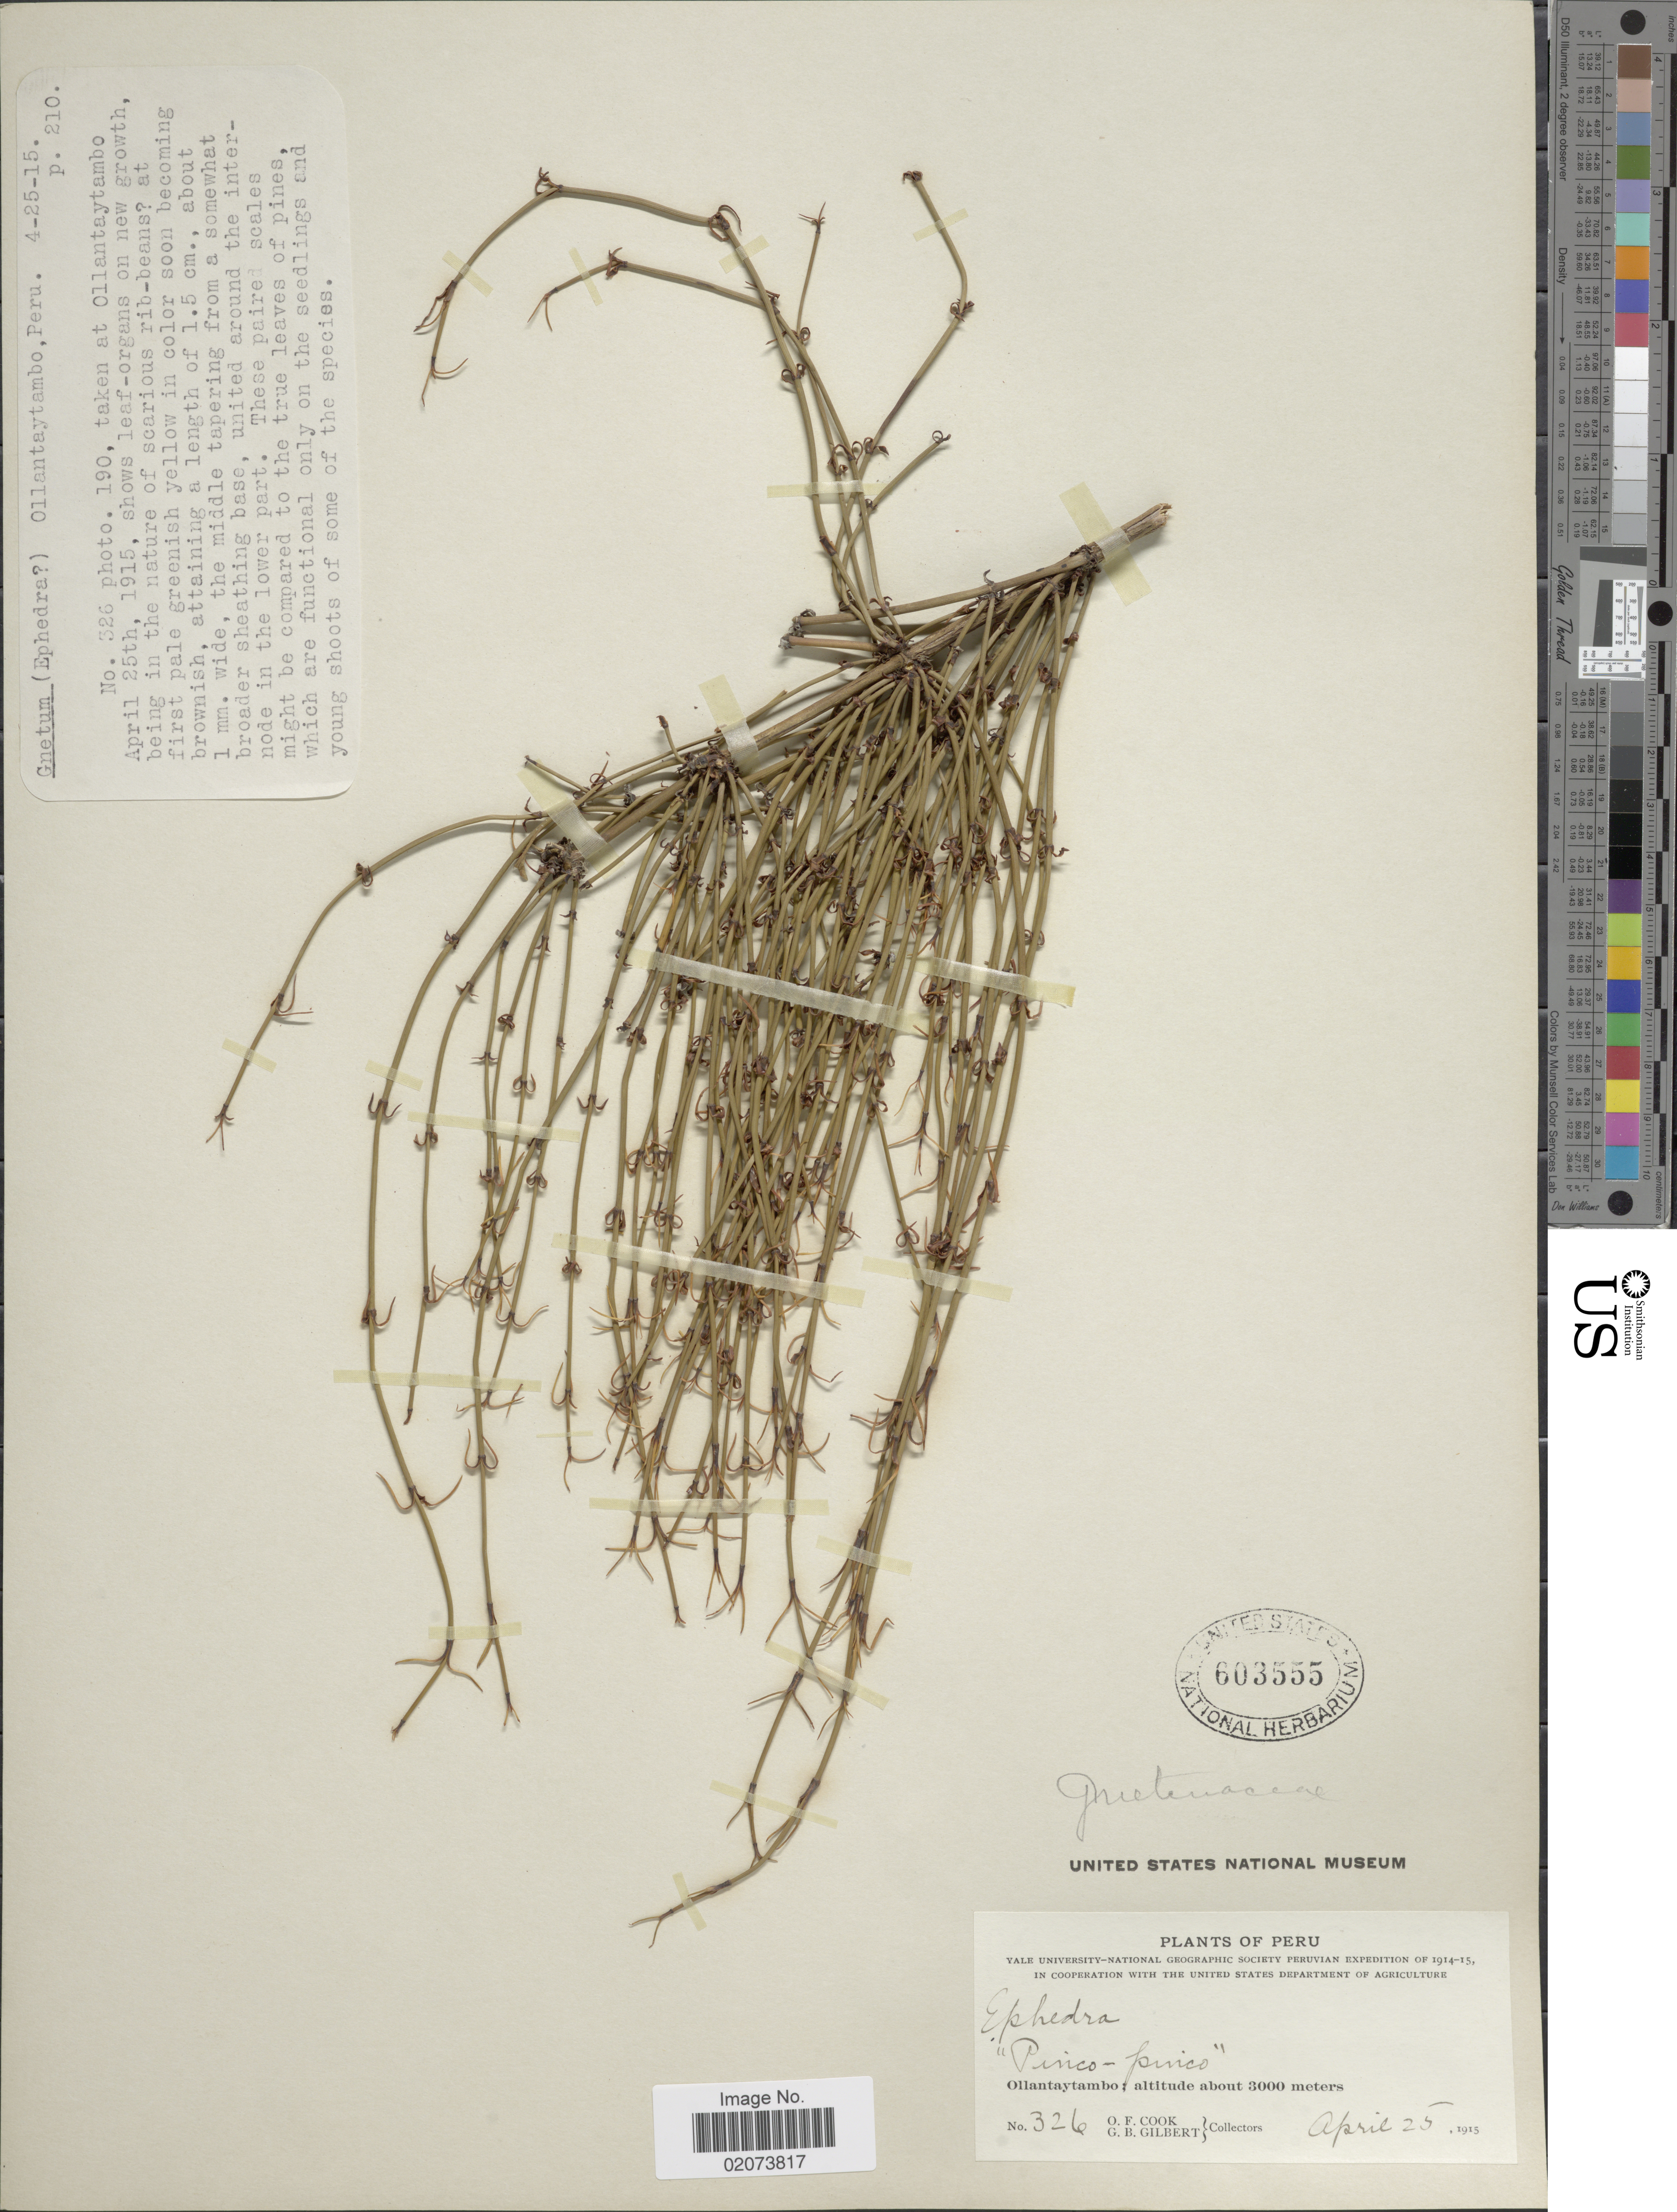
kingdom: Plantae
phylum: Tracheophyta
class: Gnetopsida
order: Ephedrales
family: Ephedraceae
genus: Ephedra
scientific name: Ephedra americana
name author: Humb. & Bonpl. ex Willd.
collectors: O. F. Cook & G. B. Gilbert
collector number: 326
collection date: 1915-04-25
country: Peru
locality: Ollantaytambo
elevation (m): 3000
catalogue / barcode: US 603555